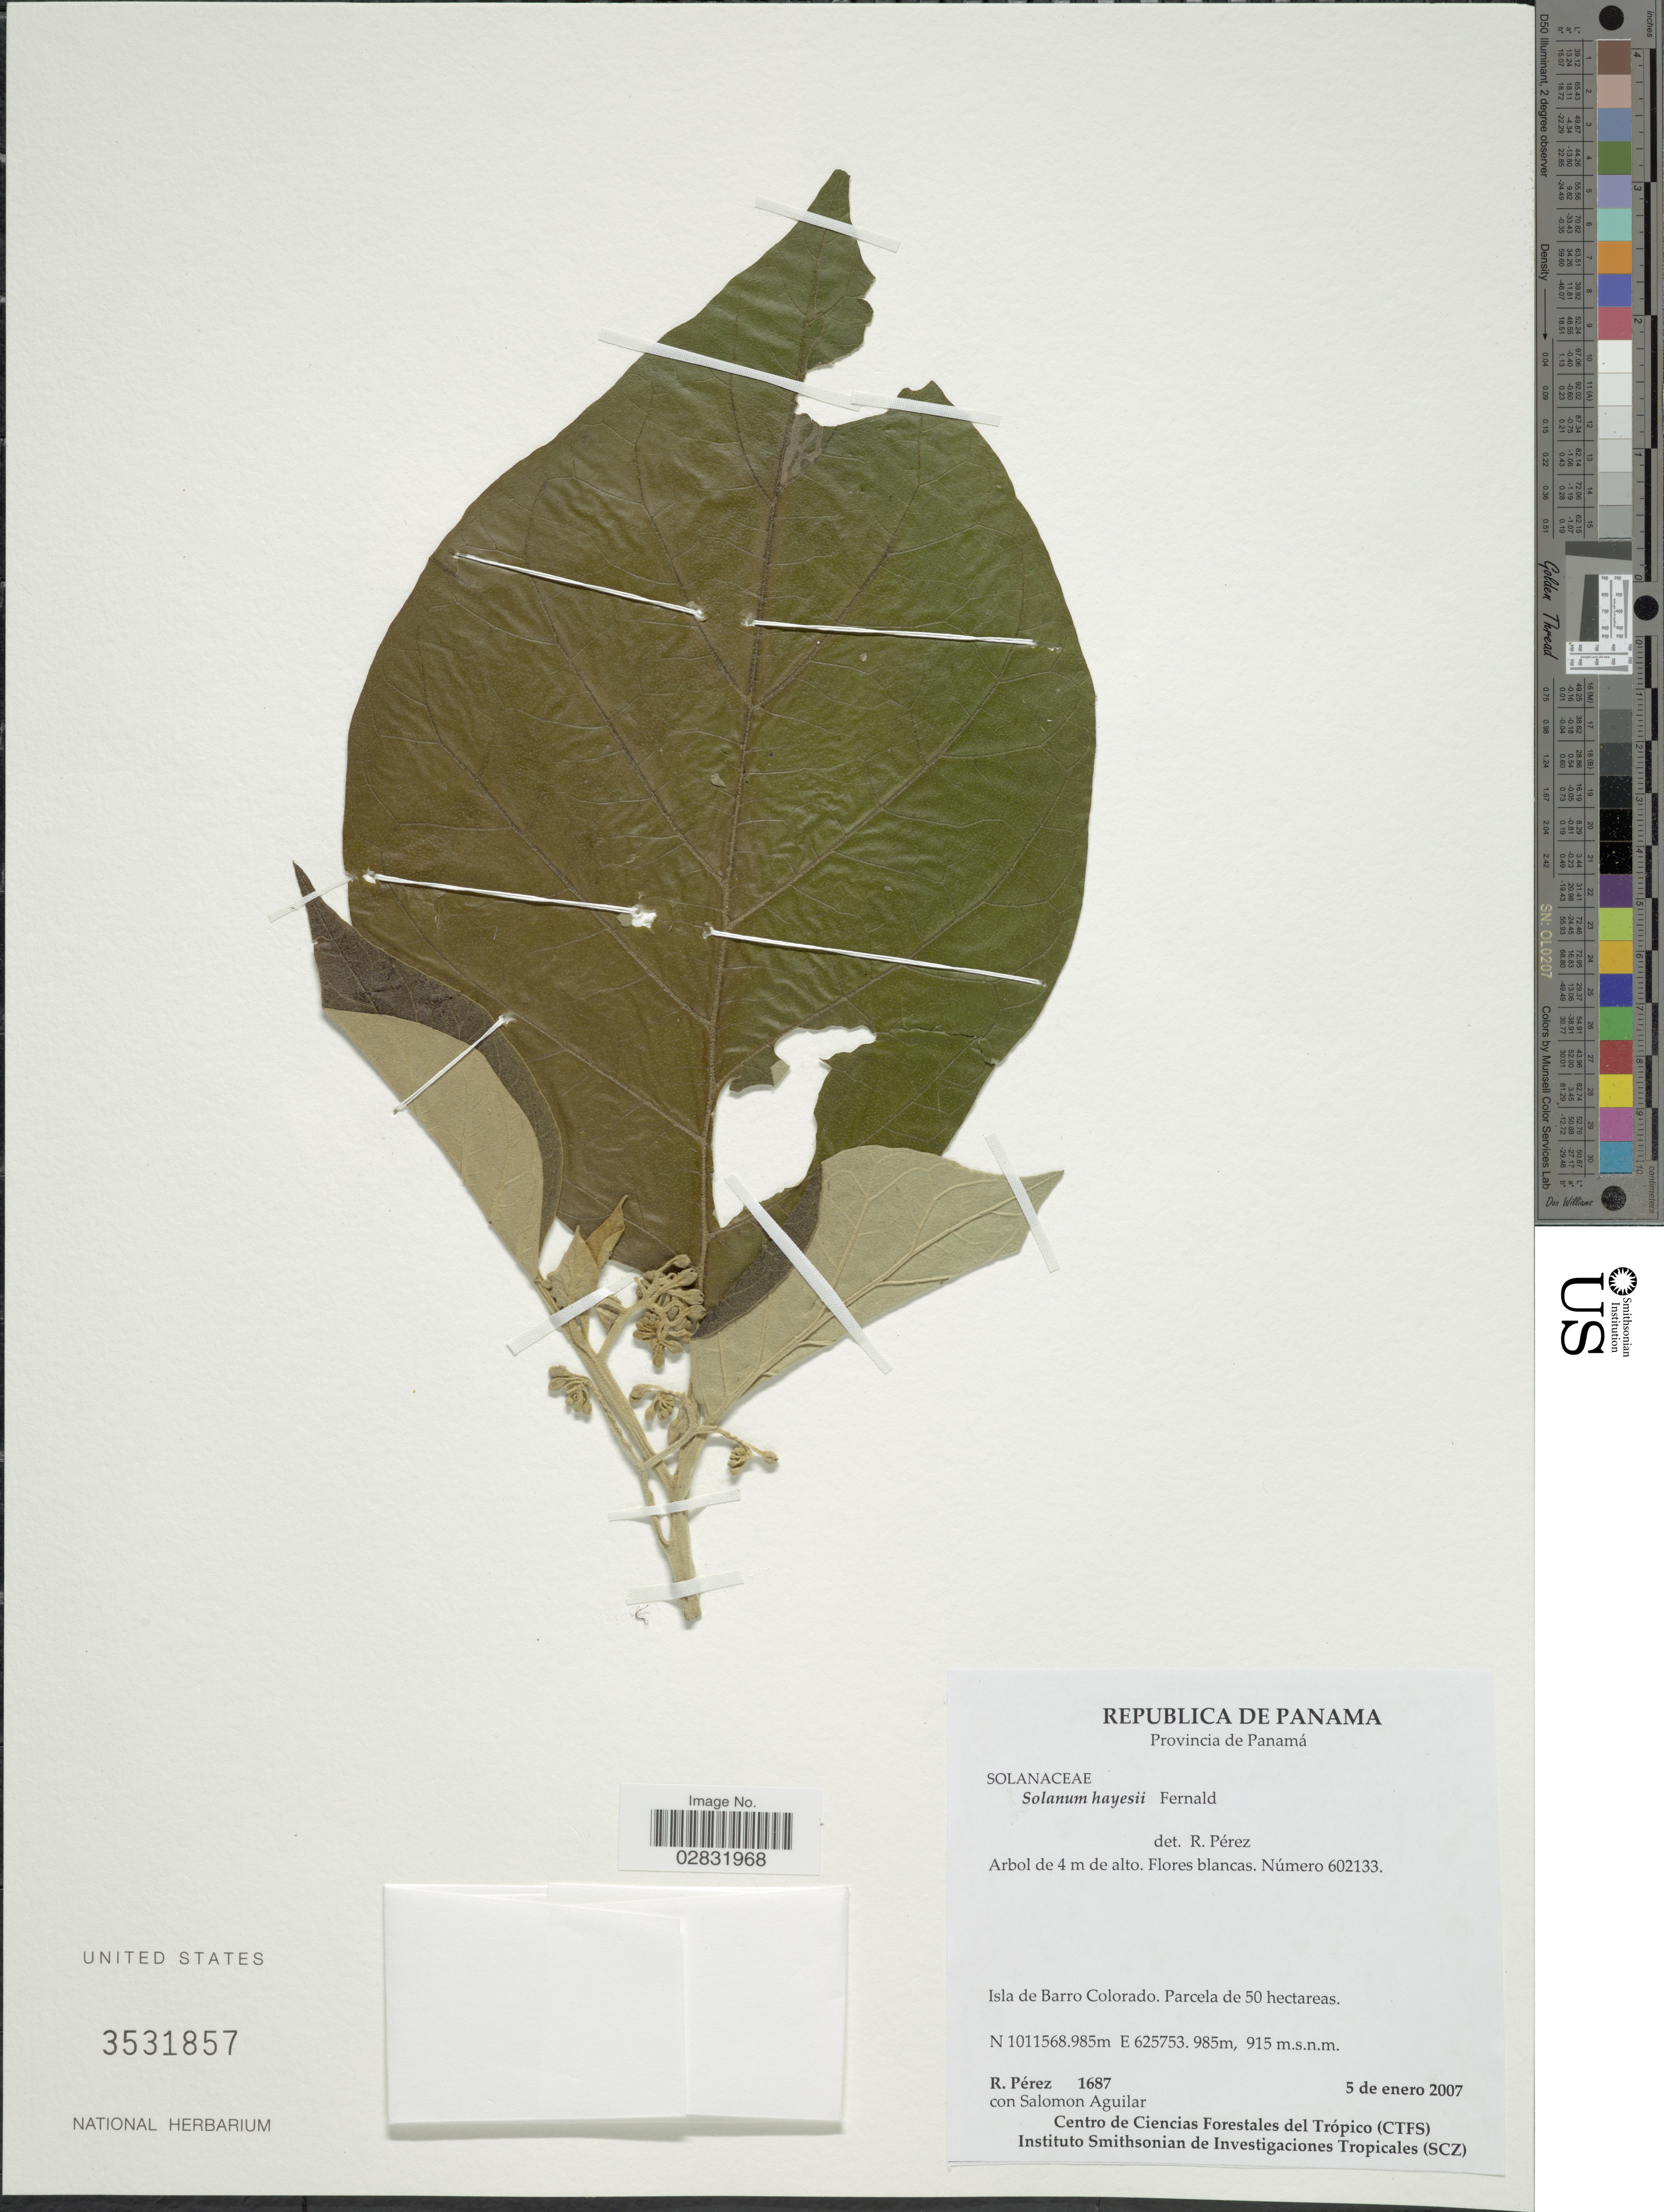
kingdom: Plantae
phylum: Tracheophyta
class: Magnoliopsida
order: Solanales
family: Solanaceae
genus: Solanum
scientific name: Solanum hayesii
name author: Fernald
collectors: R. Perez & S. Aguilar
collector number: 1687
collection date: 2007-01-05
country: Panama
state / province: Panamá Oeste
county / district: Canal Zone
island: Barro Colorado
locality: Provincia de Panama. Isla de Barro Colorado. Parcela de 50 hectareas.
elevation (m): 915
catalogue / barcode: US 3531857